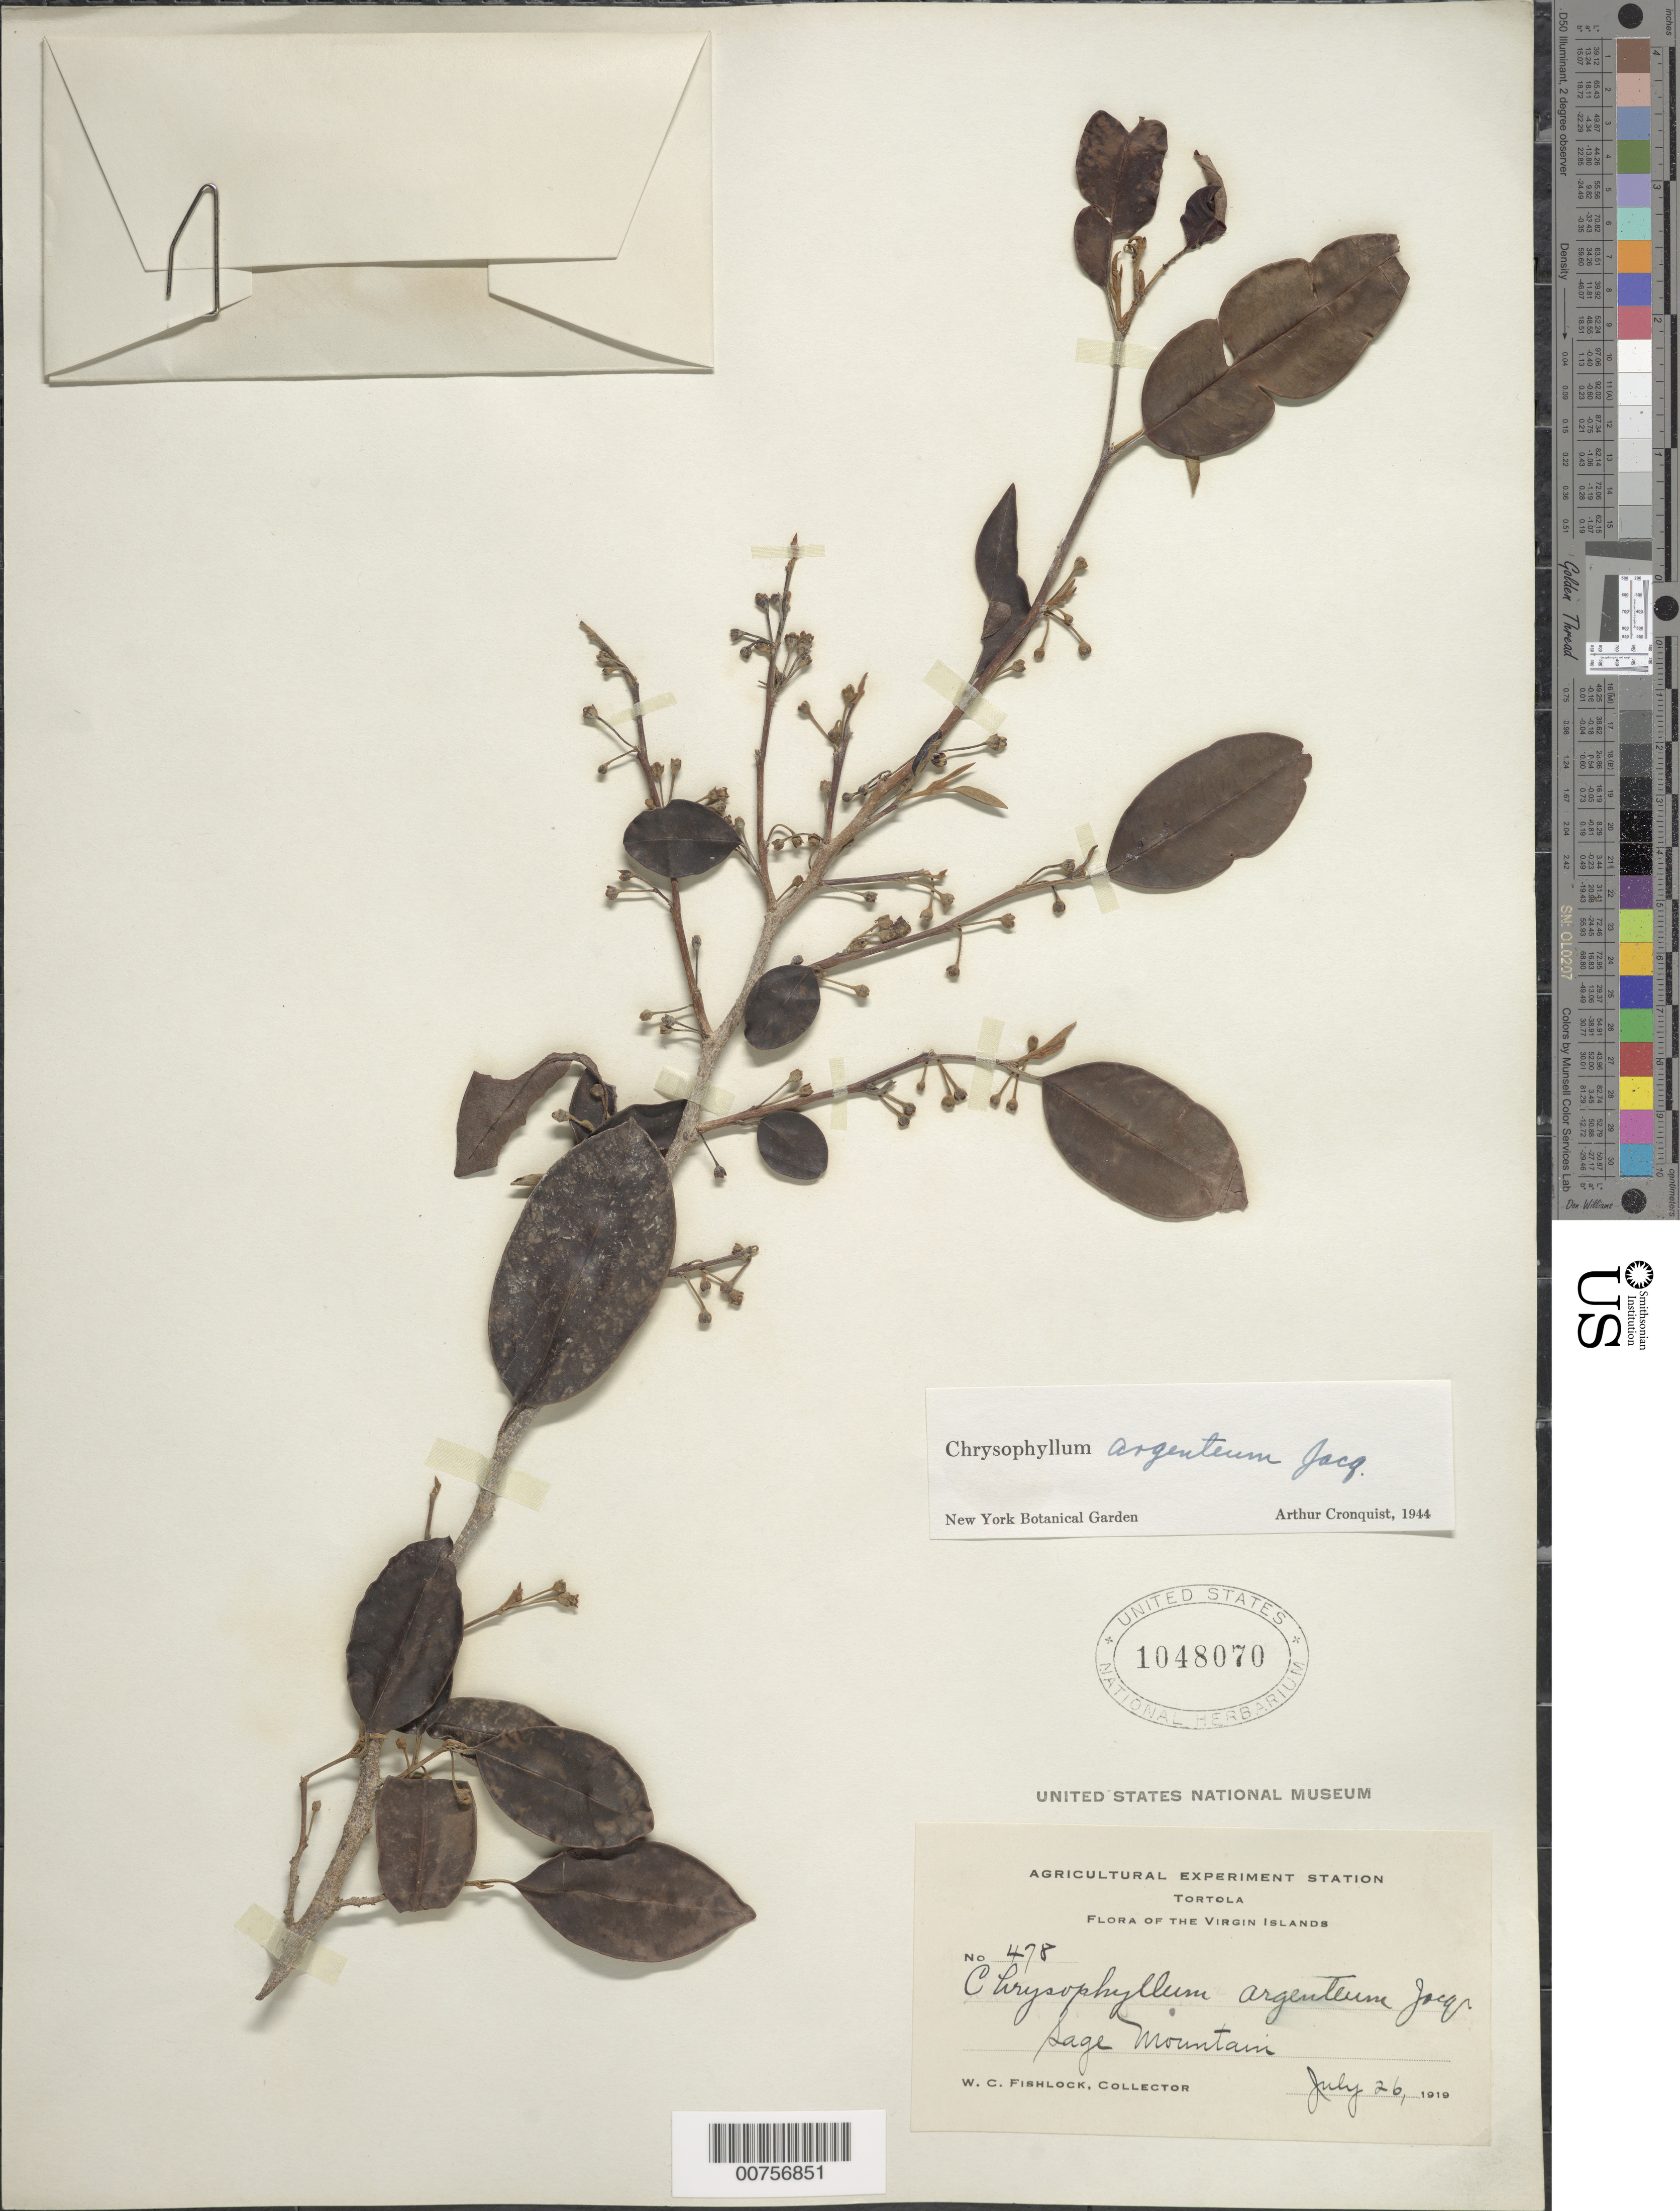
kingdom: Plantae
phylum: Tracheophyta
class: Magnoliopsida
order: Ericales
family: Sapotaceae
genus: Chrysophyllum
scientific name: Chrysophyllum argenteum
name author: Jacq.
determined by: Cronquist, A. J.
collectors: W. Fishlock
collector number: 478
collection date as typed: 26 Jul 1919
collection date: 1919-07-26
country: British Virgin Islands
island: Tortola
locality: Sage mountain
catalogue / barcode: US 1048070